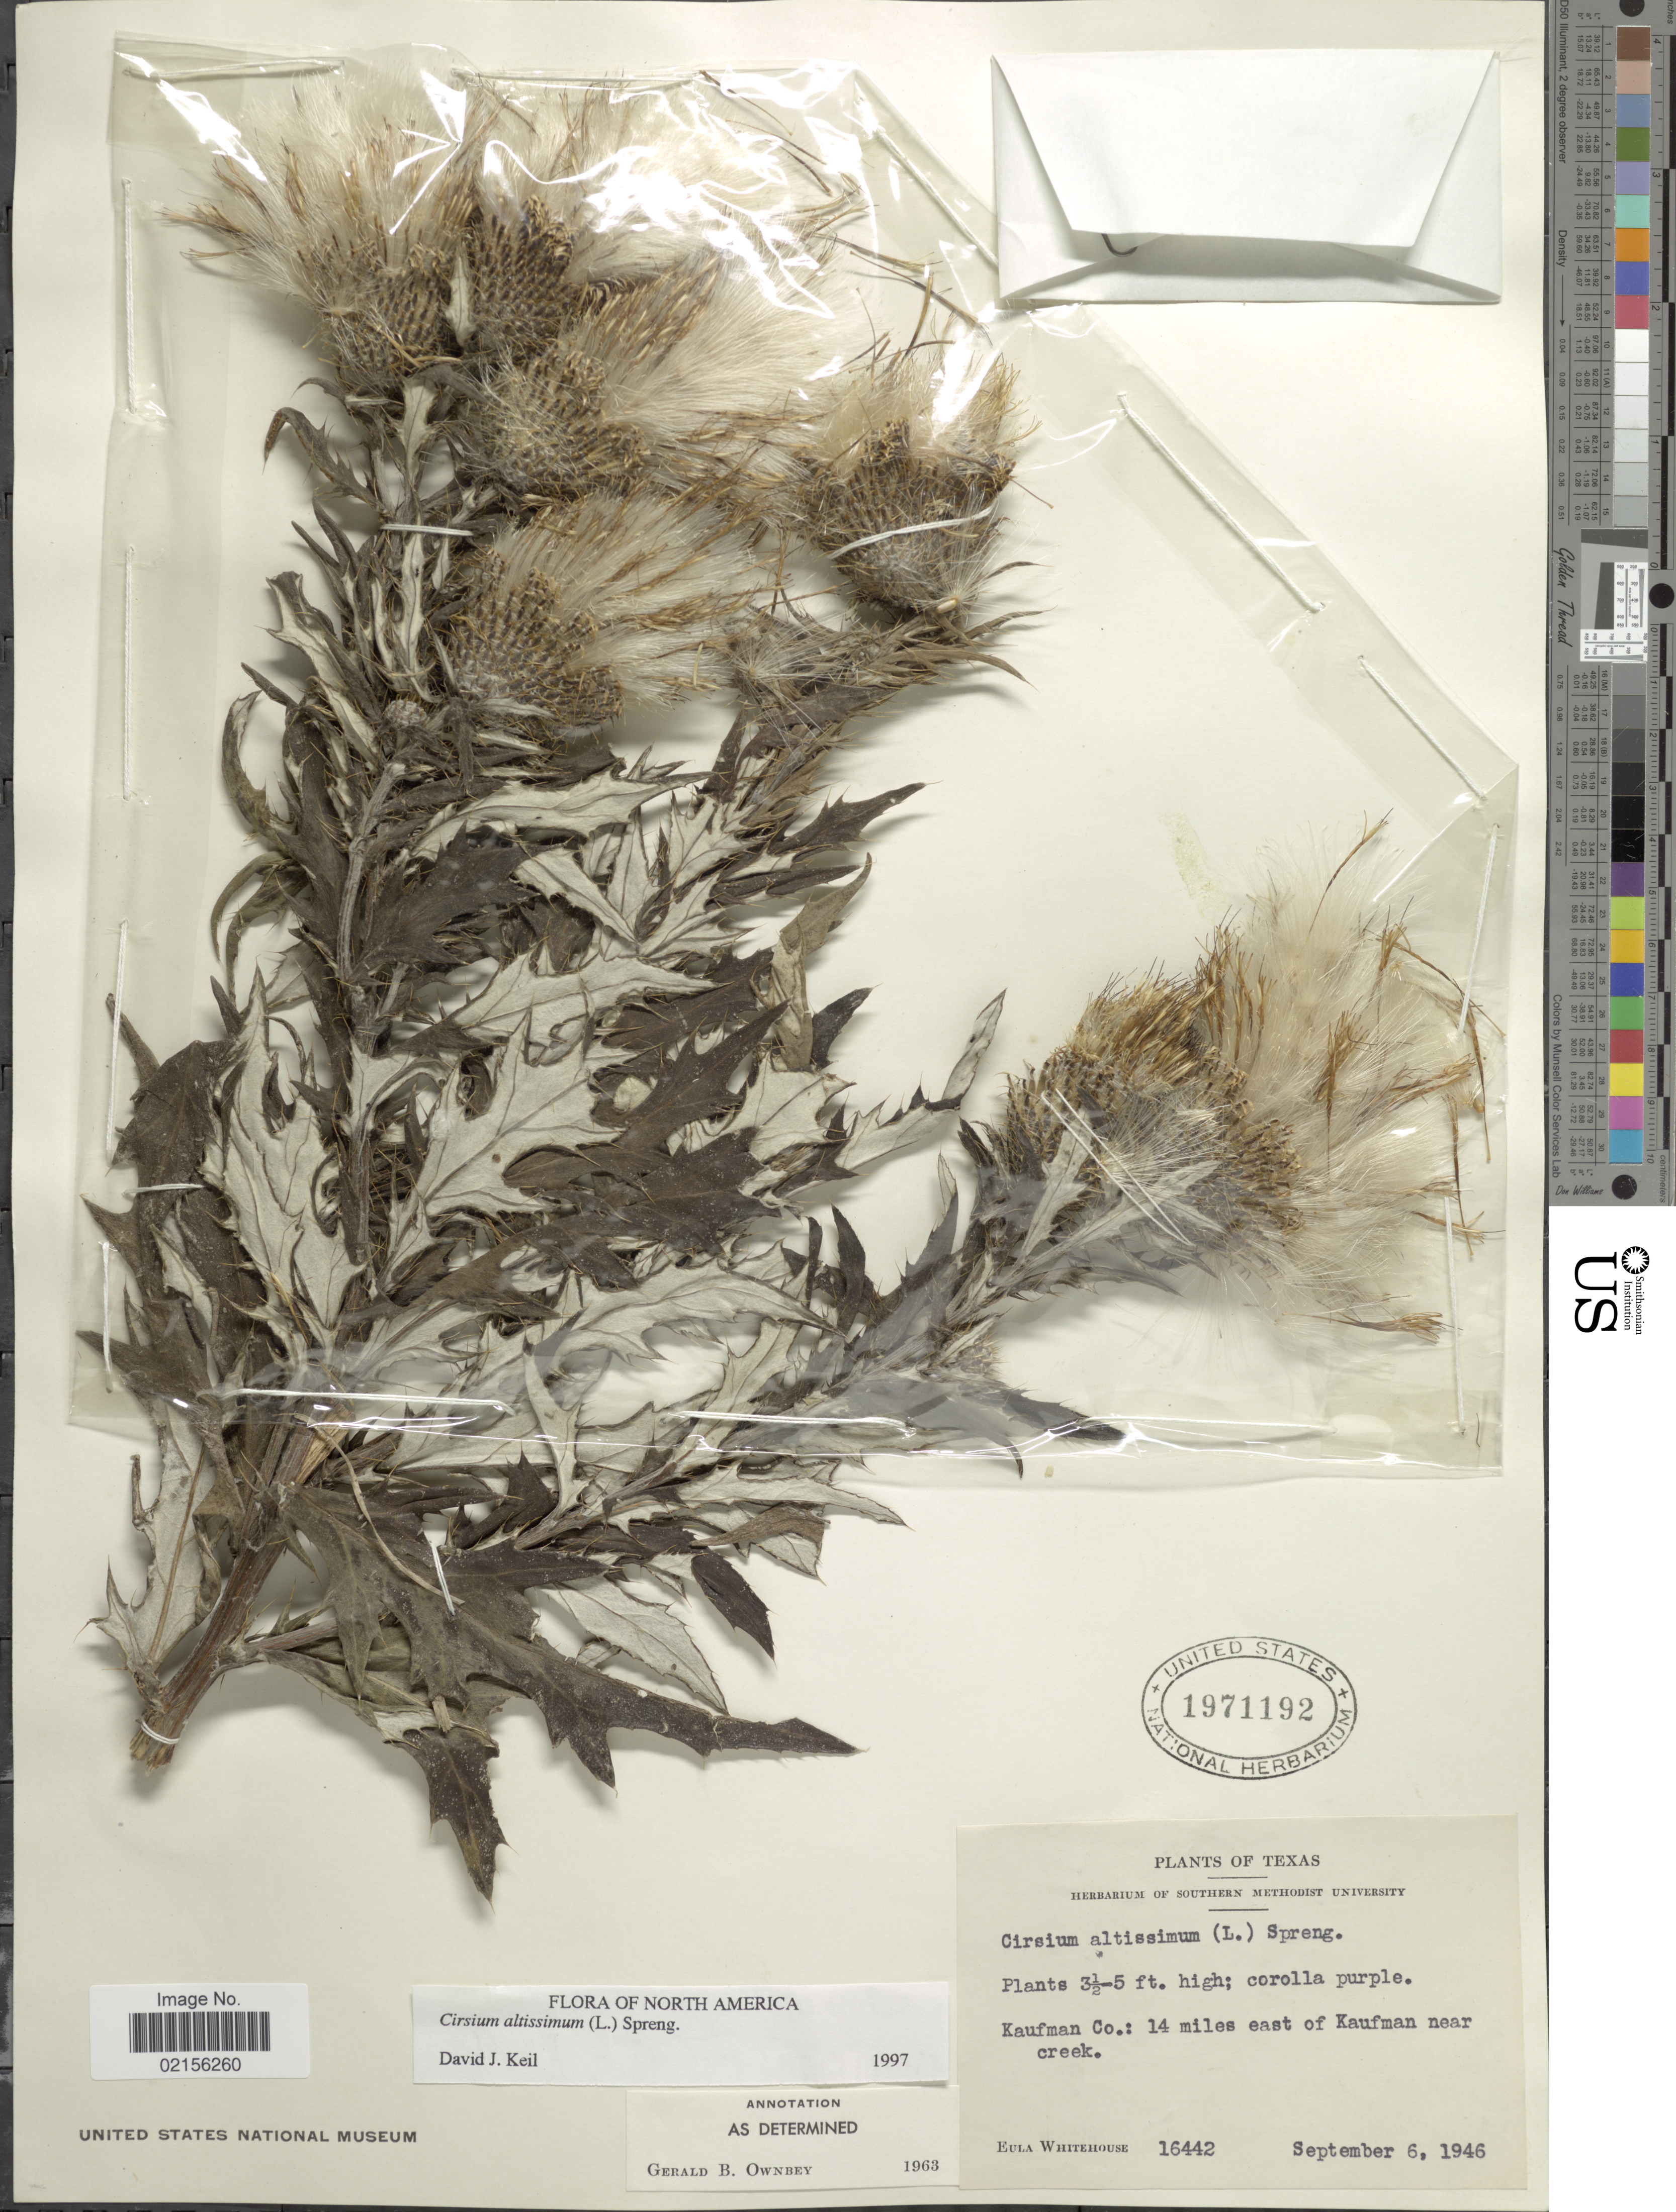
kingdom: Plantae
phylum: Tracheophyta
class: Magnoliopsida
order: Asterales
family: Asteraceae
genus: Cirsium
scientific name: Cirsium altissimum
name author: (L.) Spreng.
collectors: E. Whitehouse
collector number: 16442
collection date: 1946-09-06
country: United States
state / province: Texas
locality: Kaufman Co: 14 miles east of Kaufman near creek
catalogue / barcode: US 1971192